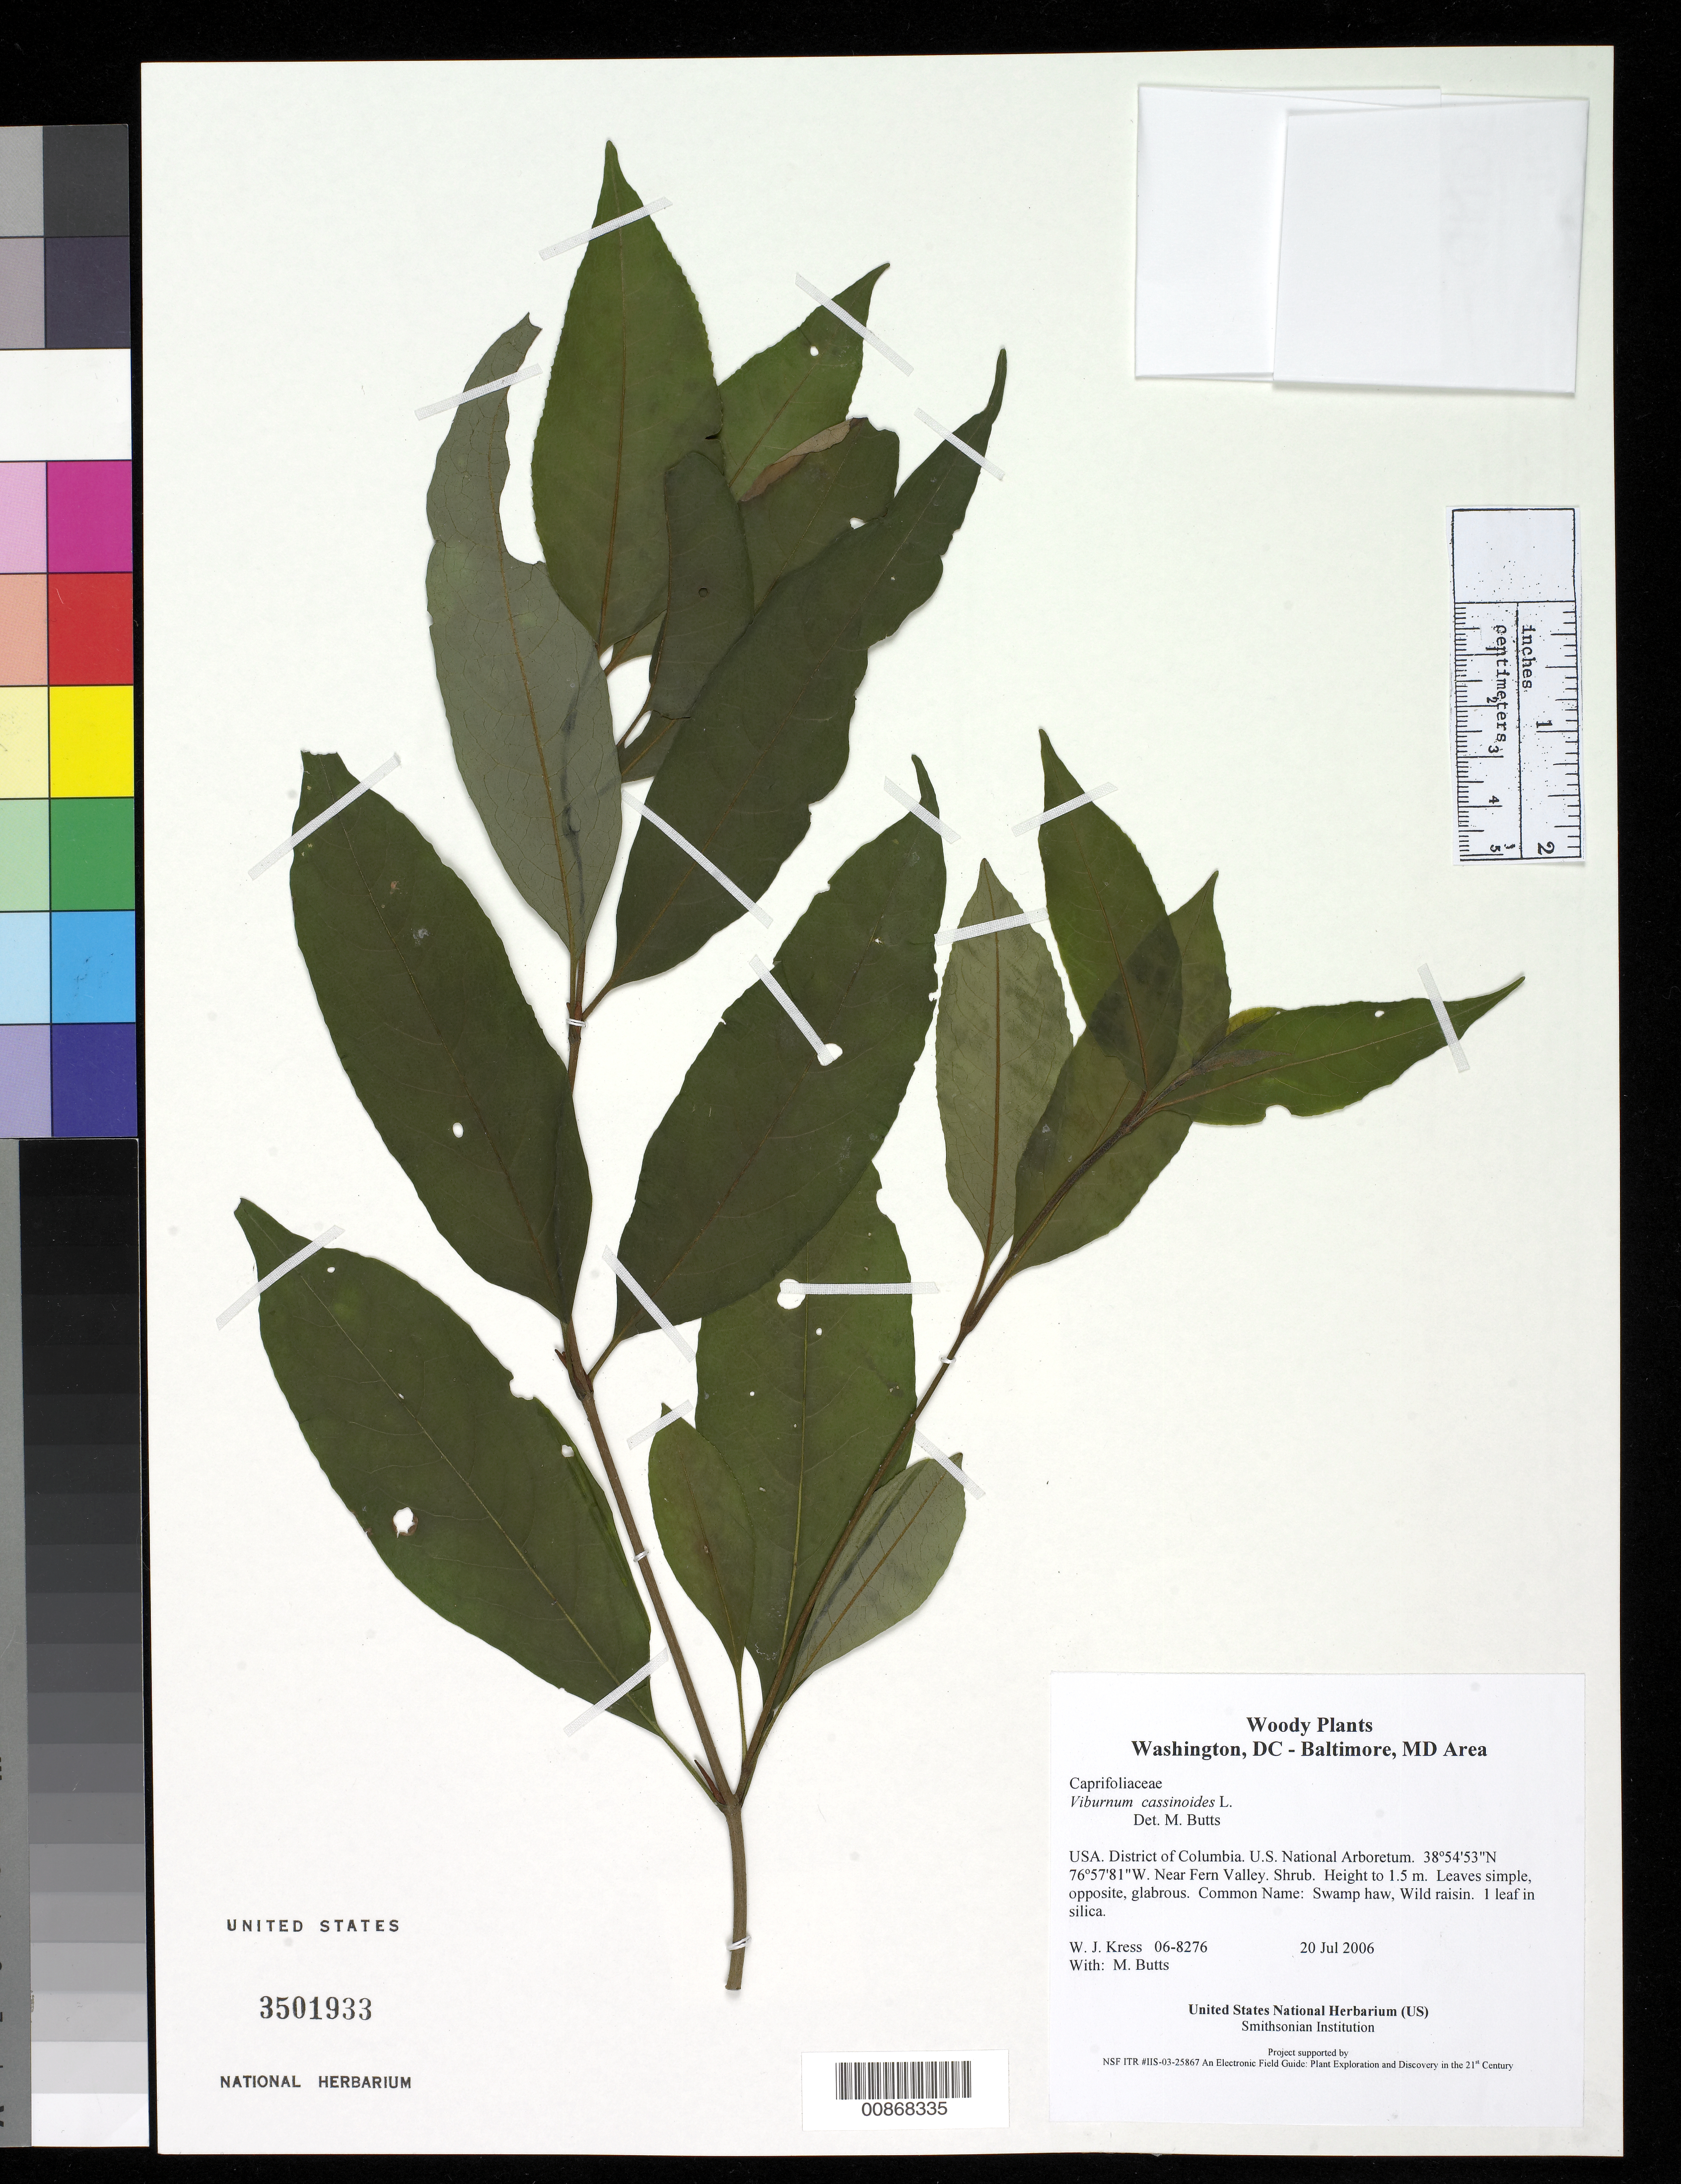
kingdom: Plantae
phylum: Tracheophyta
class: Magnoliopsida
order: Dipsacales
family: Viburnaceae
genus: Viburnum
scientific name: Viburnum cassinoides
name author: L.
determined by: Butts, M. B.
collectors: W. J. Kress & M. B. Butts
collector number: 06-8276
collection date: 2006-07-20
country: United States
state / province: District of Columbia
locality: U.S. National Arboretum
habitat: Near Fern Valley.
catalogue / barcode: US 3501933